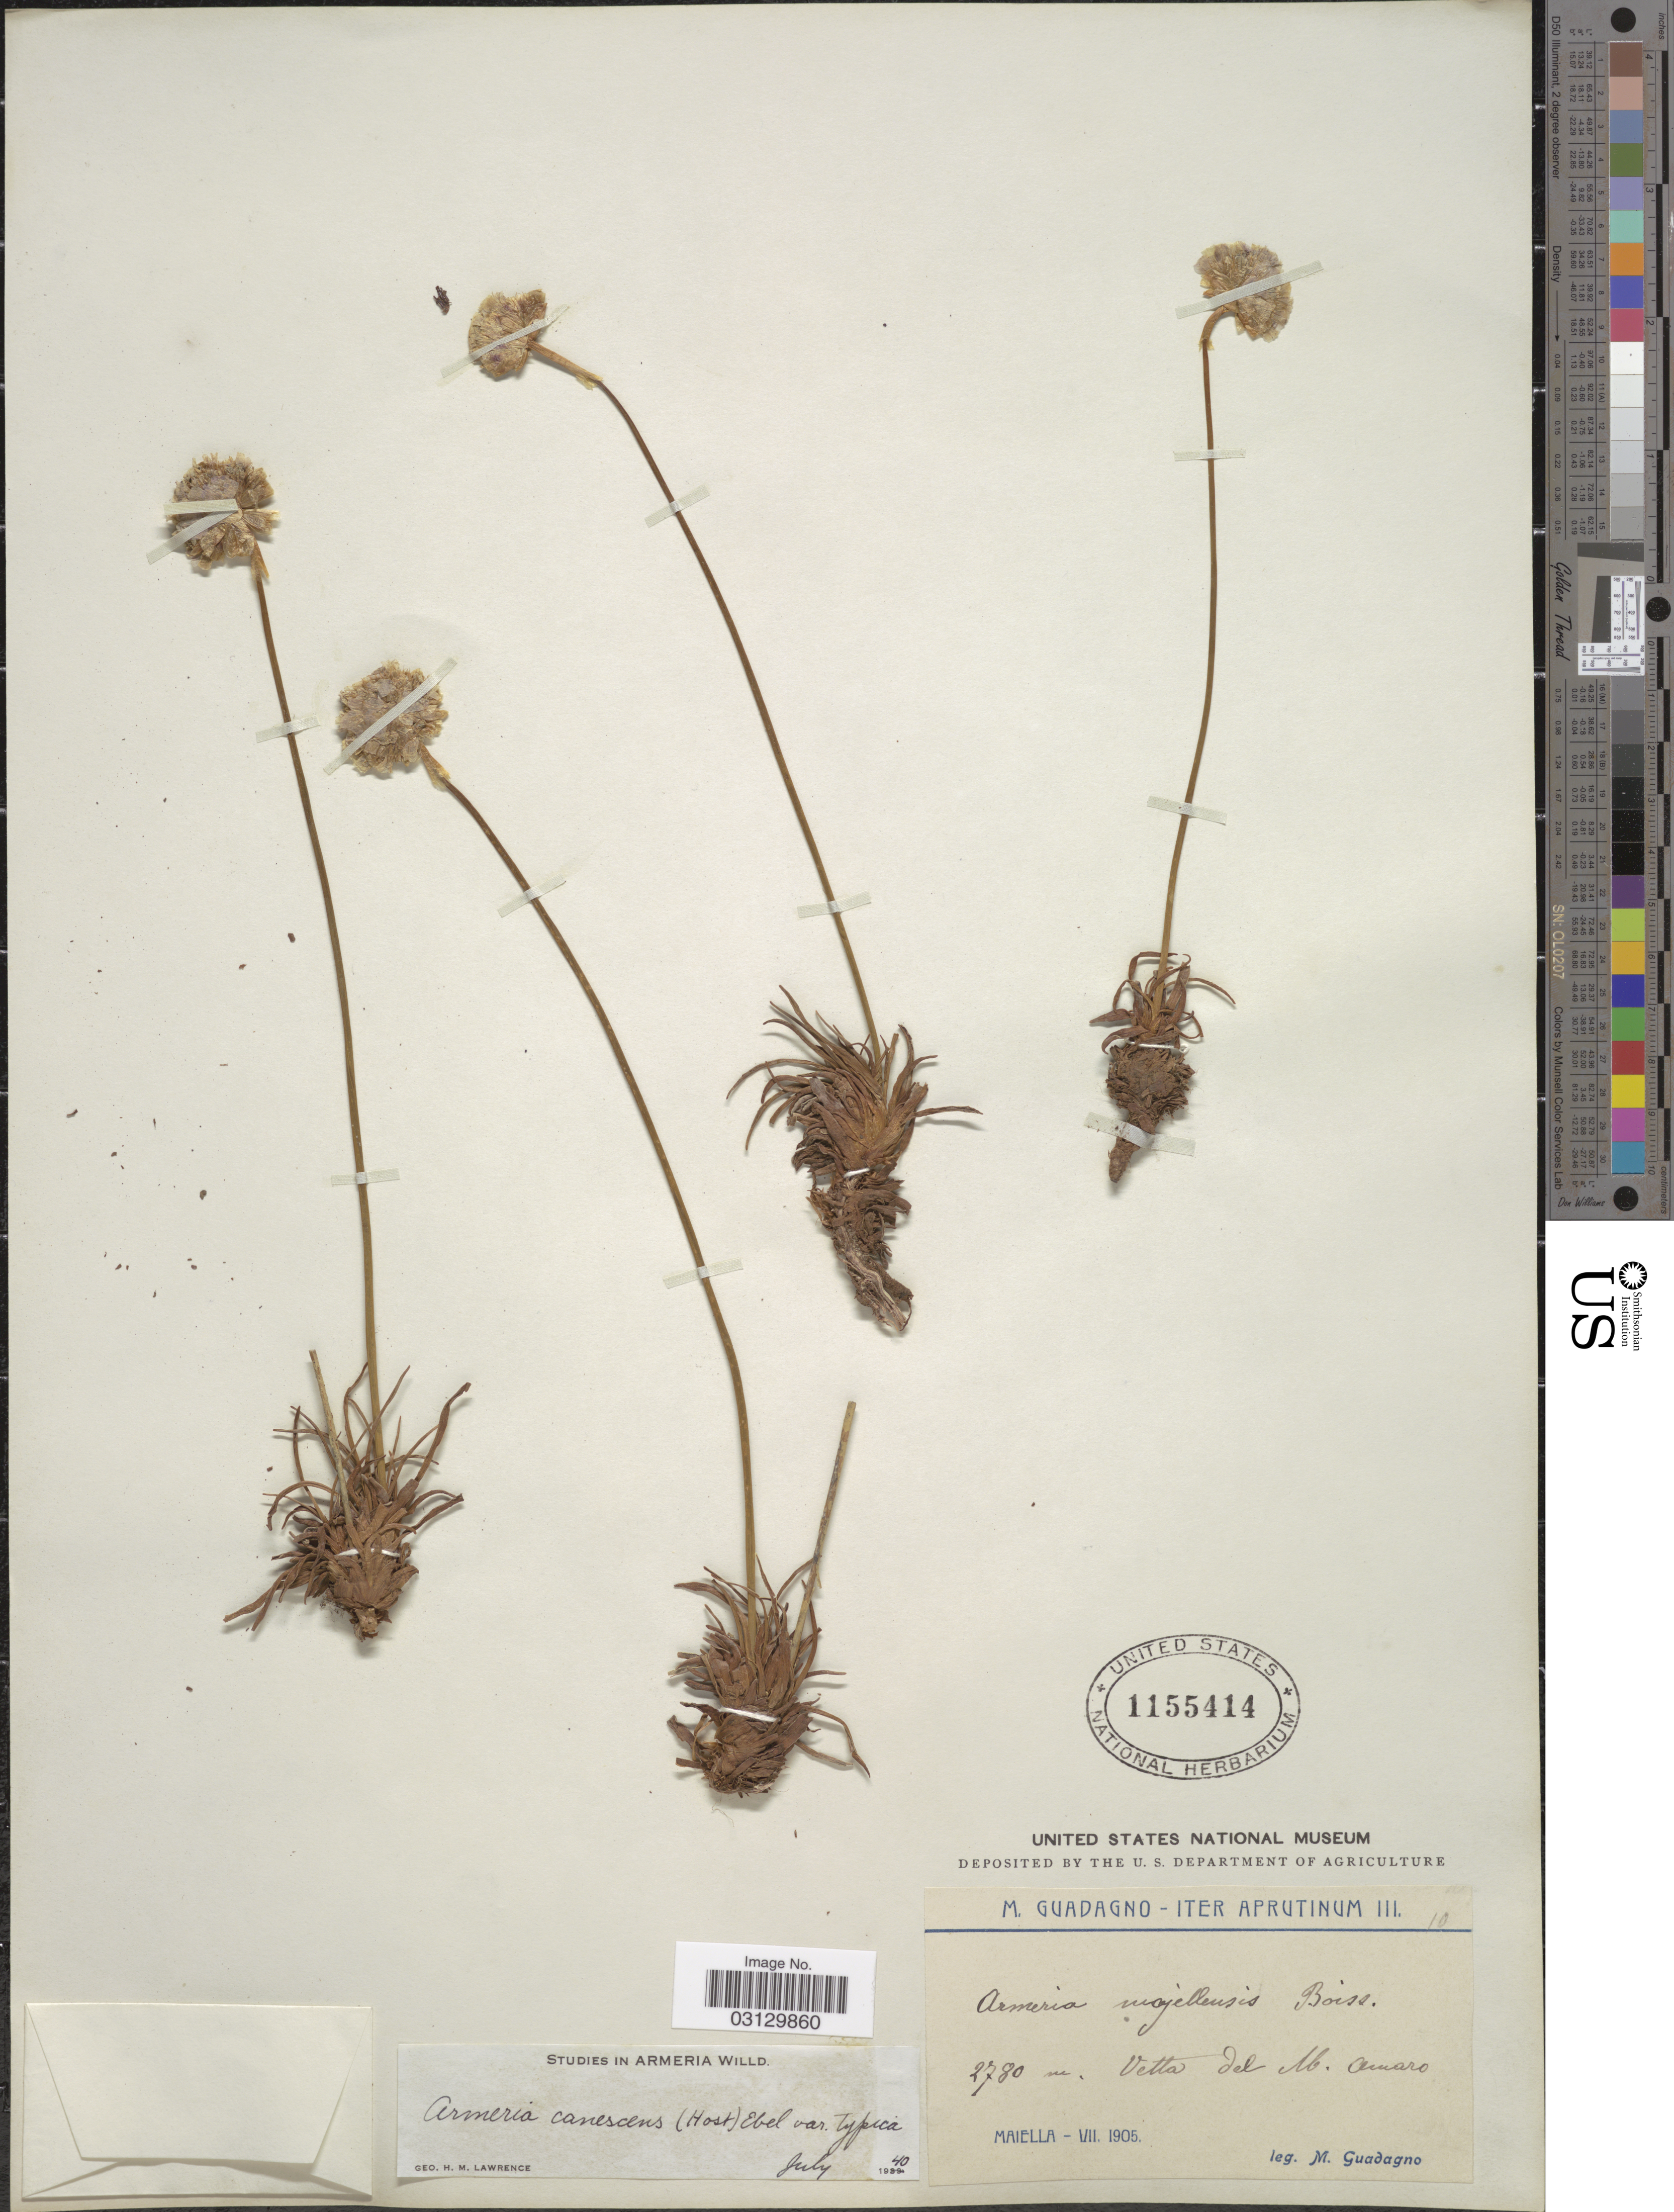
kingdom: Plantae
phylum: Tracheophyta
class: Magnoliopsida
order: Caryophyllales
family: Plumbaginaceae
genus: Armeria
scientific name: Armeria canescens var. canescens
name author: (Host) Boiss.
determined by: Lawrence, G. H. M.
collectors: M. Guadagno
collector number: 10?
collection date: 1905-07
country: Italy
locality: Iter Aprutinum. Vetta del M. Amaro. Maiella.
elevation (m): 2780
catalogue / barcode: US 1155414